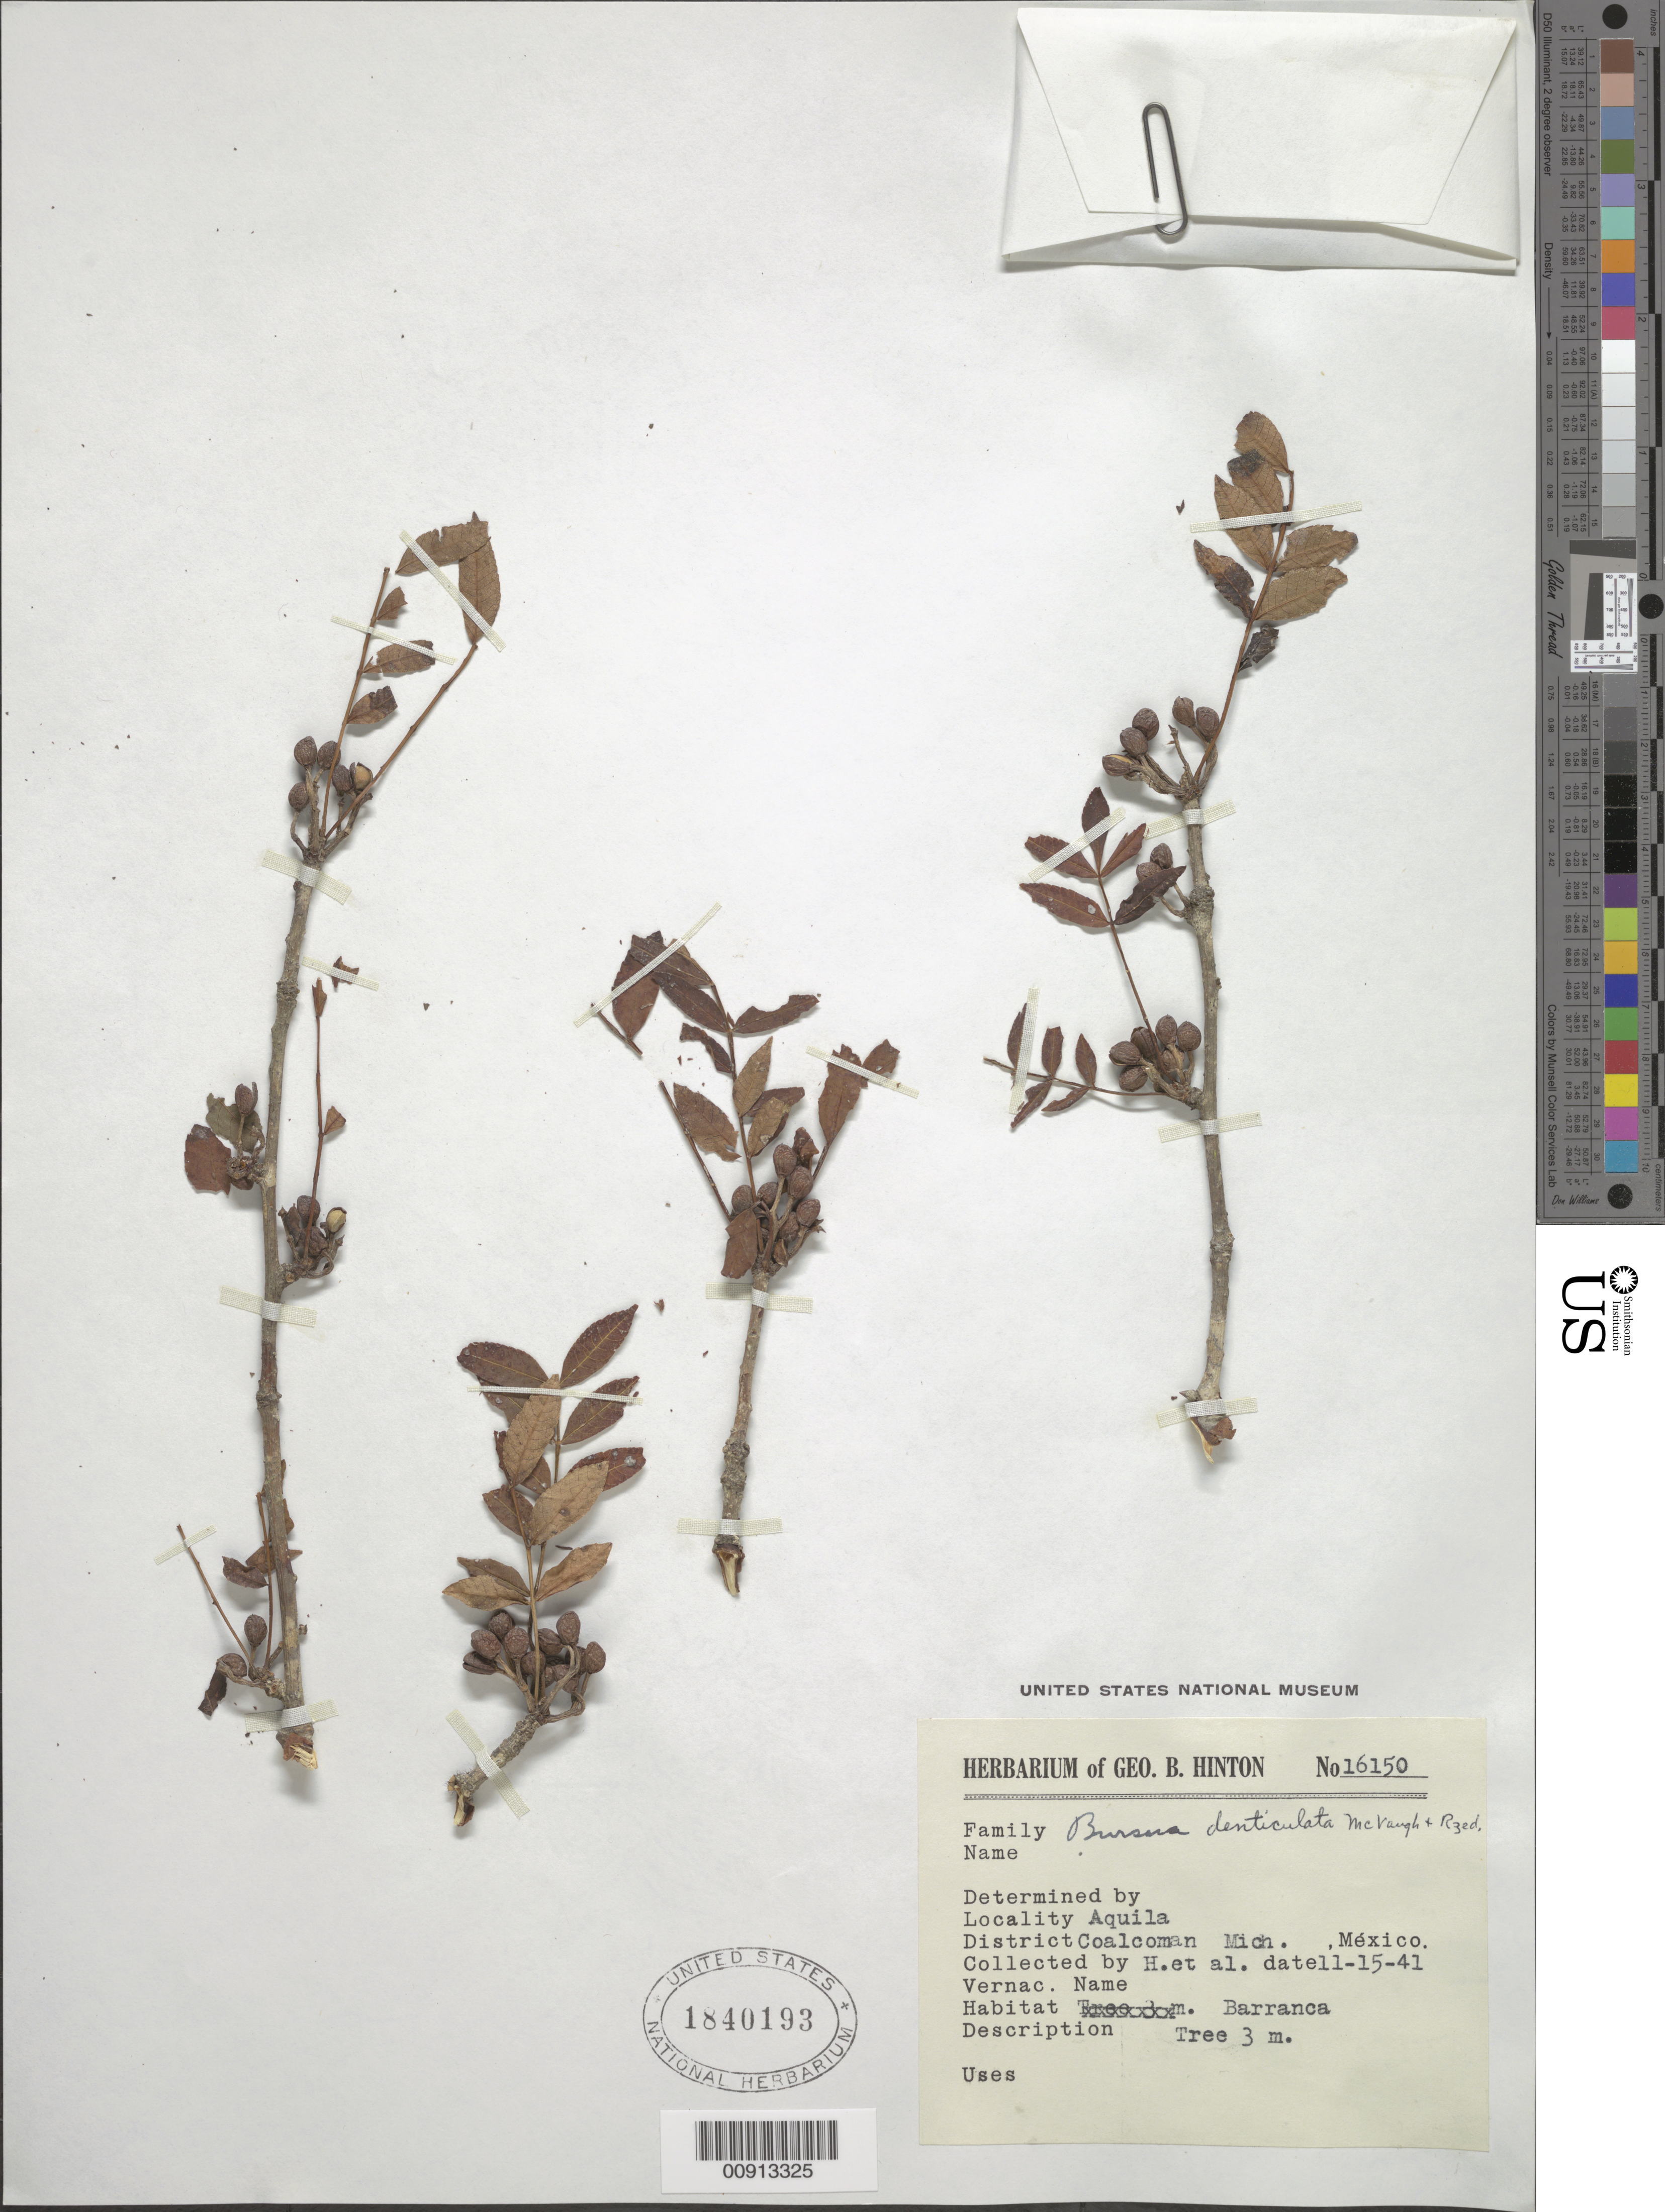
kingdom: Plantae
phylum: Tracheophyta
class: Magnoliopsida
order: Sapindales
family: Burseraceae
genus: Bursera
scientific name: Bursera denticulata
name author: McVaugh & Rzed.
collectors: G. B. Hinton & et al.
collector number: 16150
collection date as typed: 15 Nov 1941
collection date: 1941-11-15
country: Mexico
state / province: Michoacán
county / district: Coalcomán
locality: Aquila, District Coalcomán, Michoacán.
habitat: Barranca.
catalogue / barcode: US 1840193